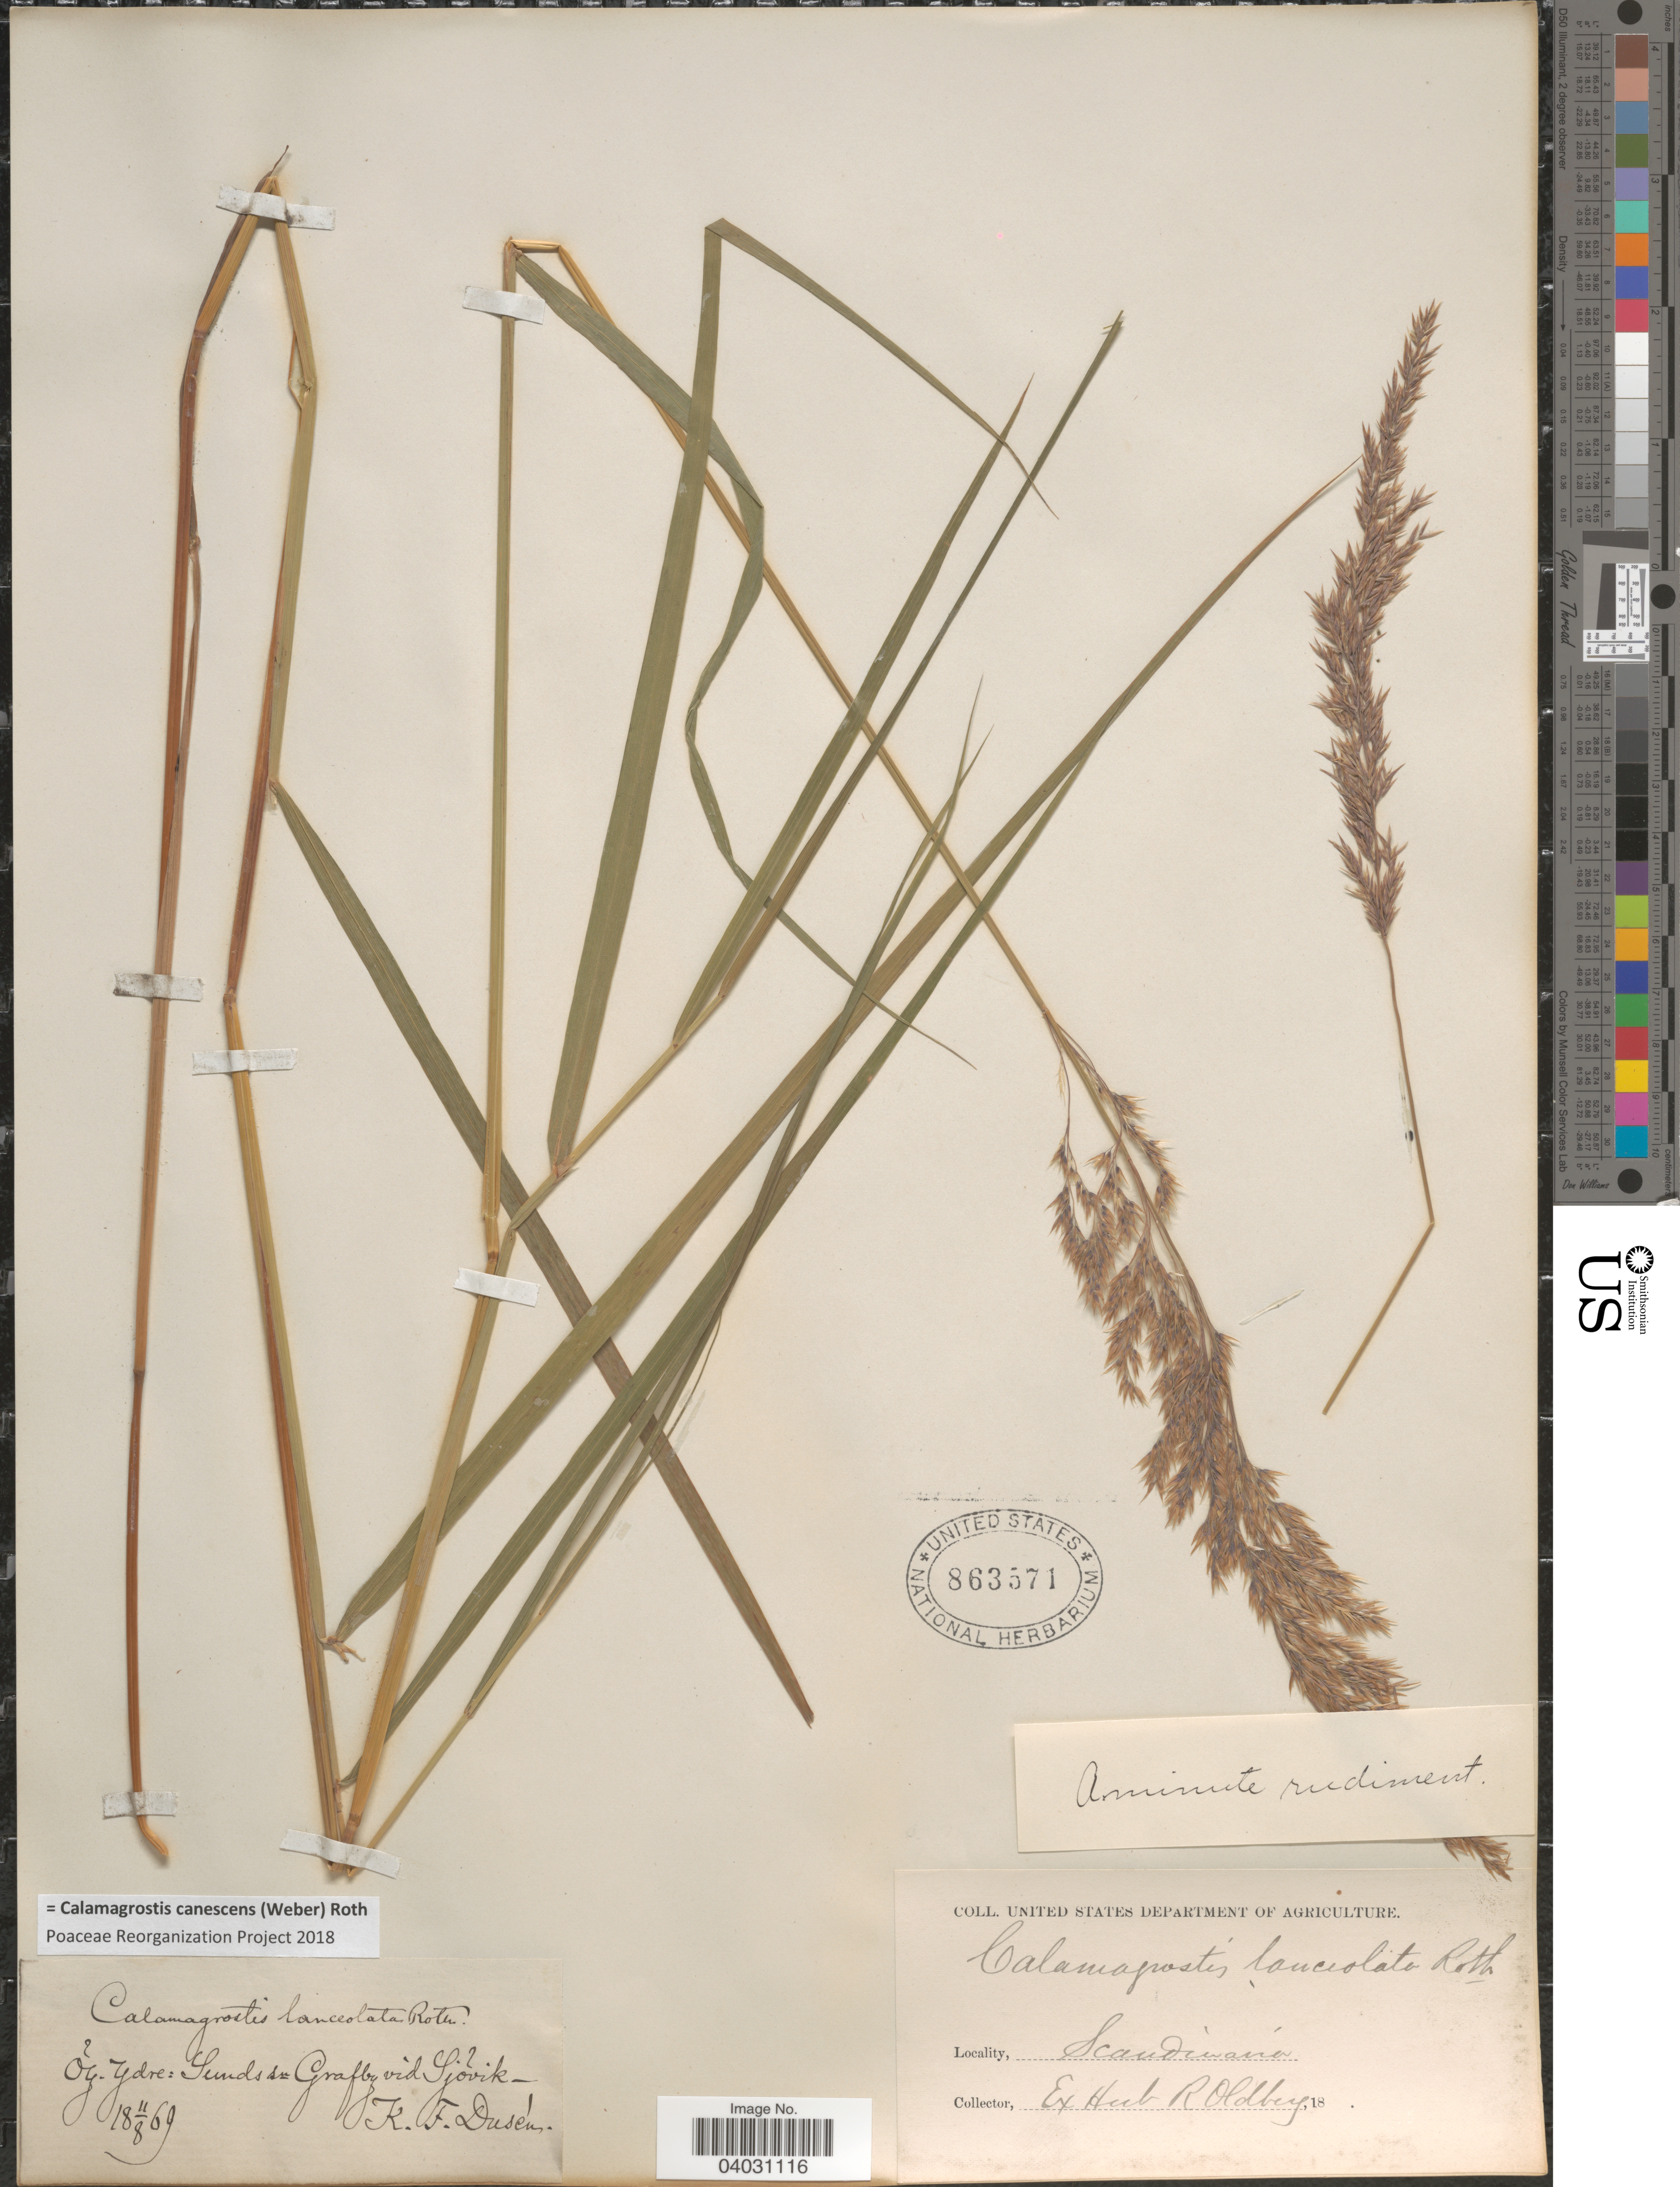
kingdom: Plantae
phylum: Tracheophyta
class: Liliopsida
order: Poales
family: Poaceae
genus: Calamagrostis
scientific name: Calamagrostis canescens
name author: (G.H. Weber) Roth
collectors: K. Dusén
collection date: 1869-08-11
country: Sweden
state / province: Östergötland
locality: OG. Ydre: Sunds sn Grafby vid Sjovik. ScandÌnavía.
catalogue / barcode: US 863571